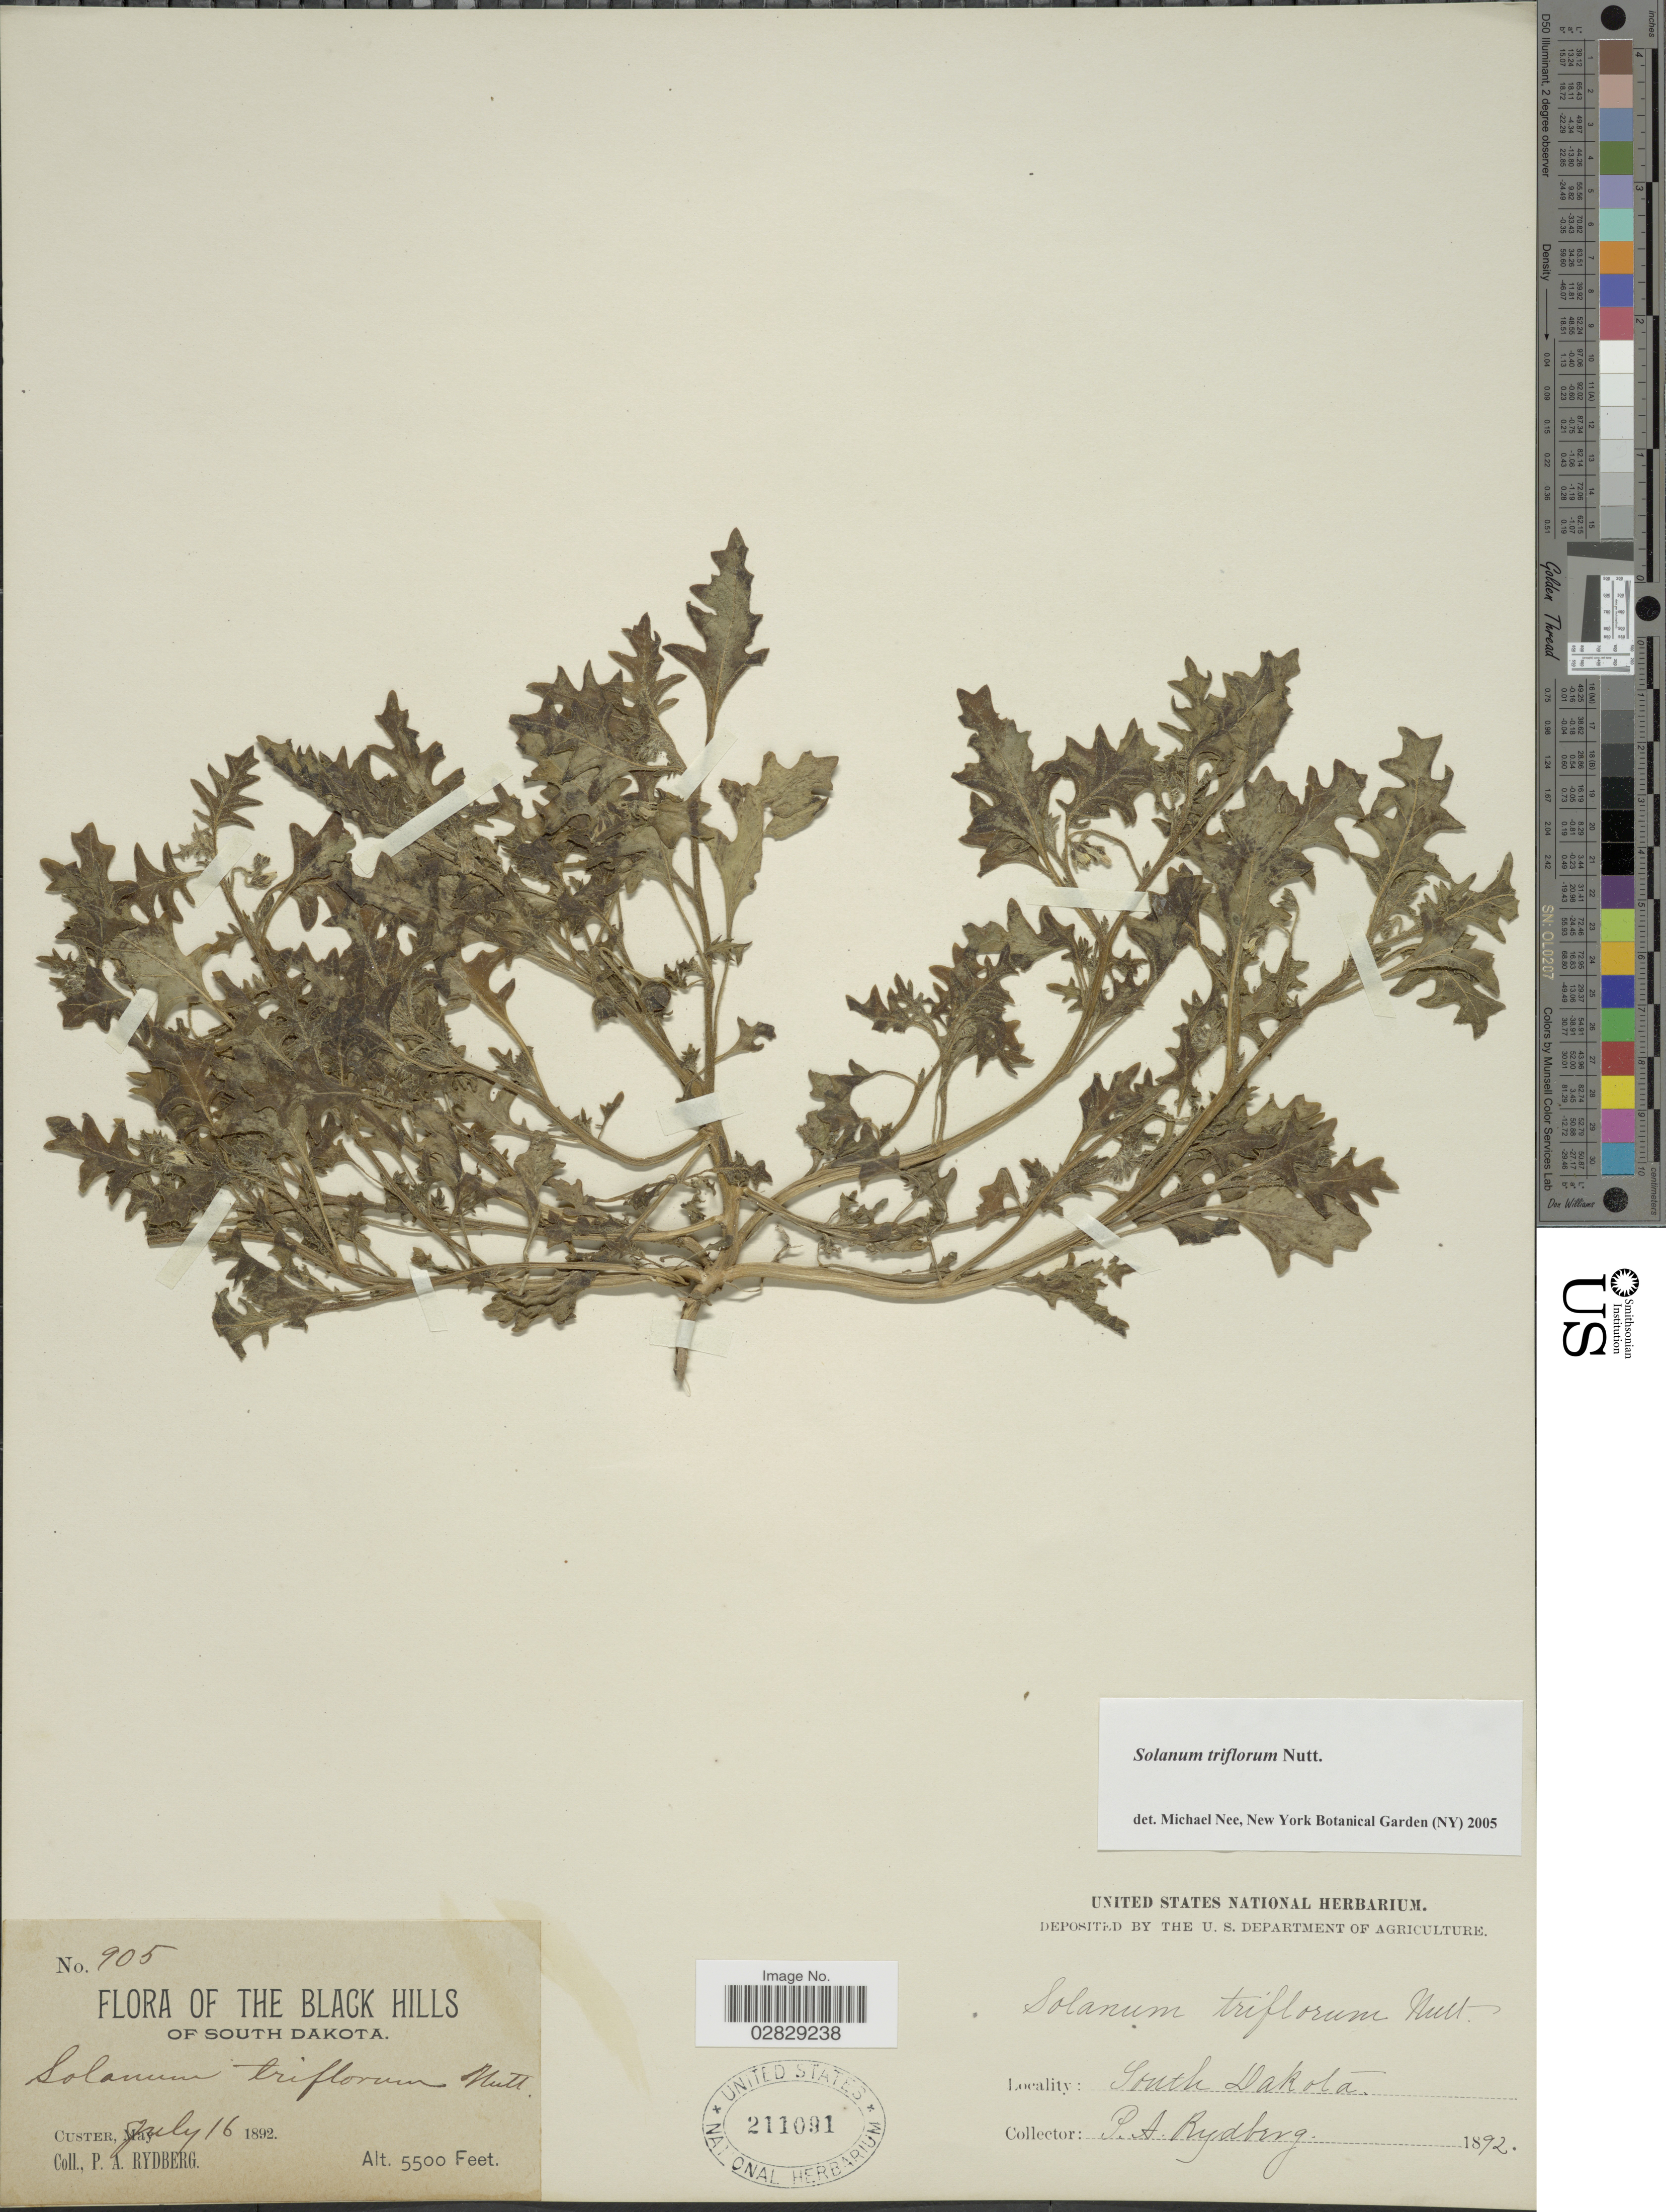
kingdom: Plantae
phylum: Tracheophyta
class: Magnoliopsida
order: Solanales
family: Solanaceae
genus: Solanum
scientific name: Solanum triflorum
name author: Nutt.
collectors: P. A. Rydberg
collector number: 905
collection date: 1892-07-16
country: United States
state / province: South Dakota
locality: The Black Hills. Custer.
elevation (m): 1676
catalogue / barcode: US 211091